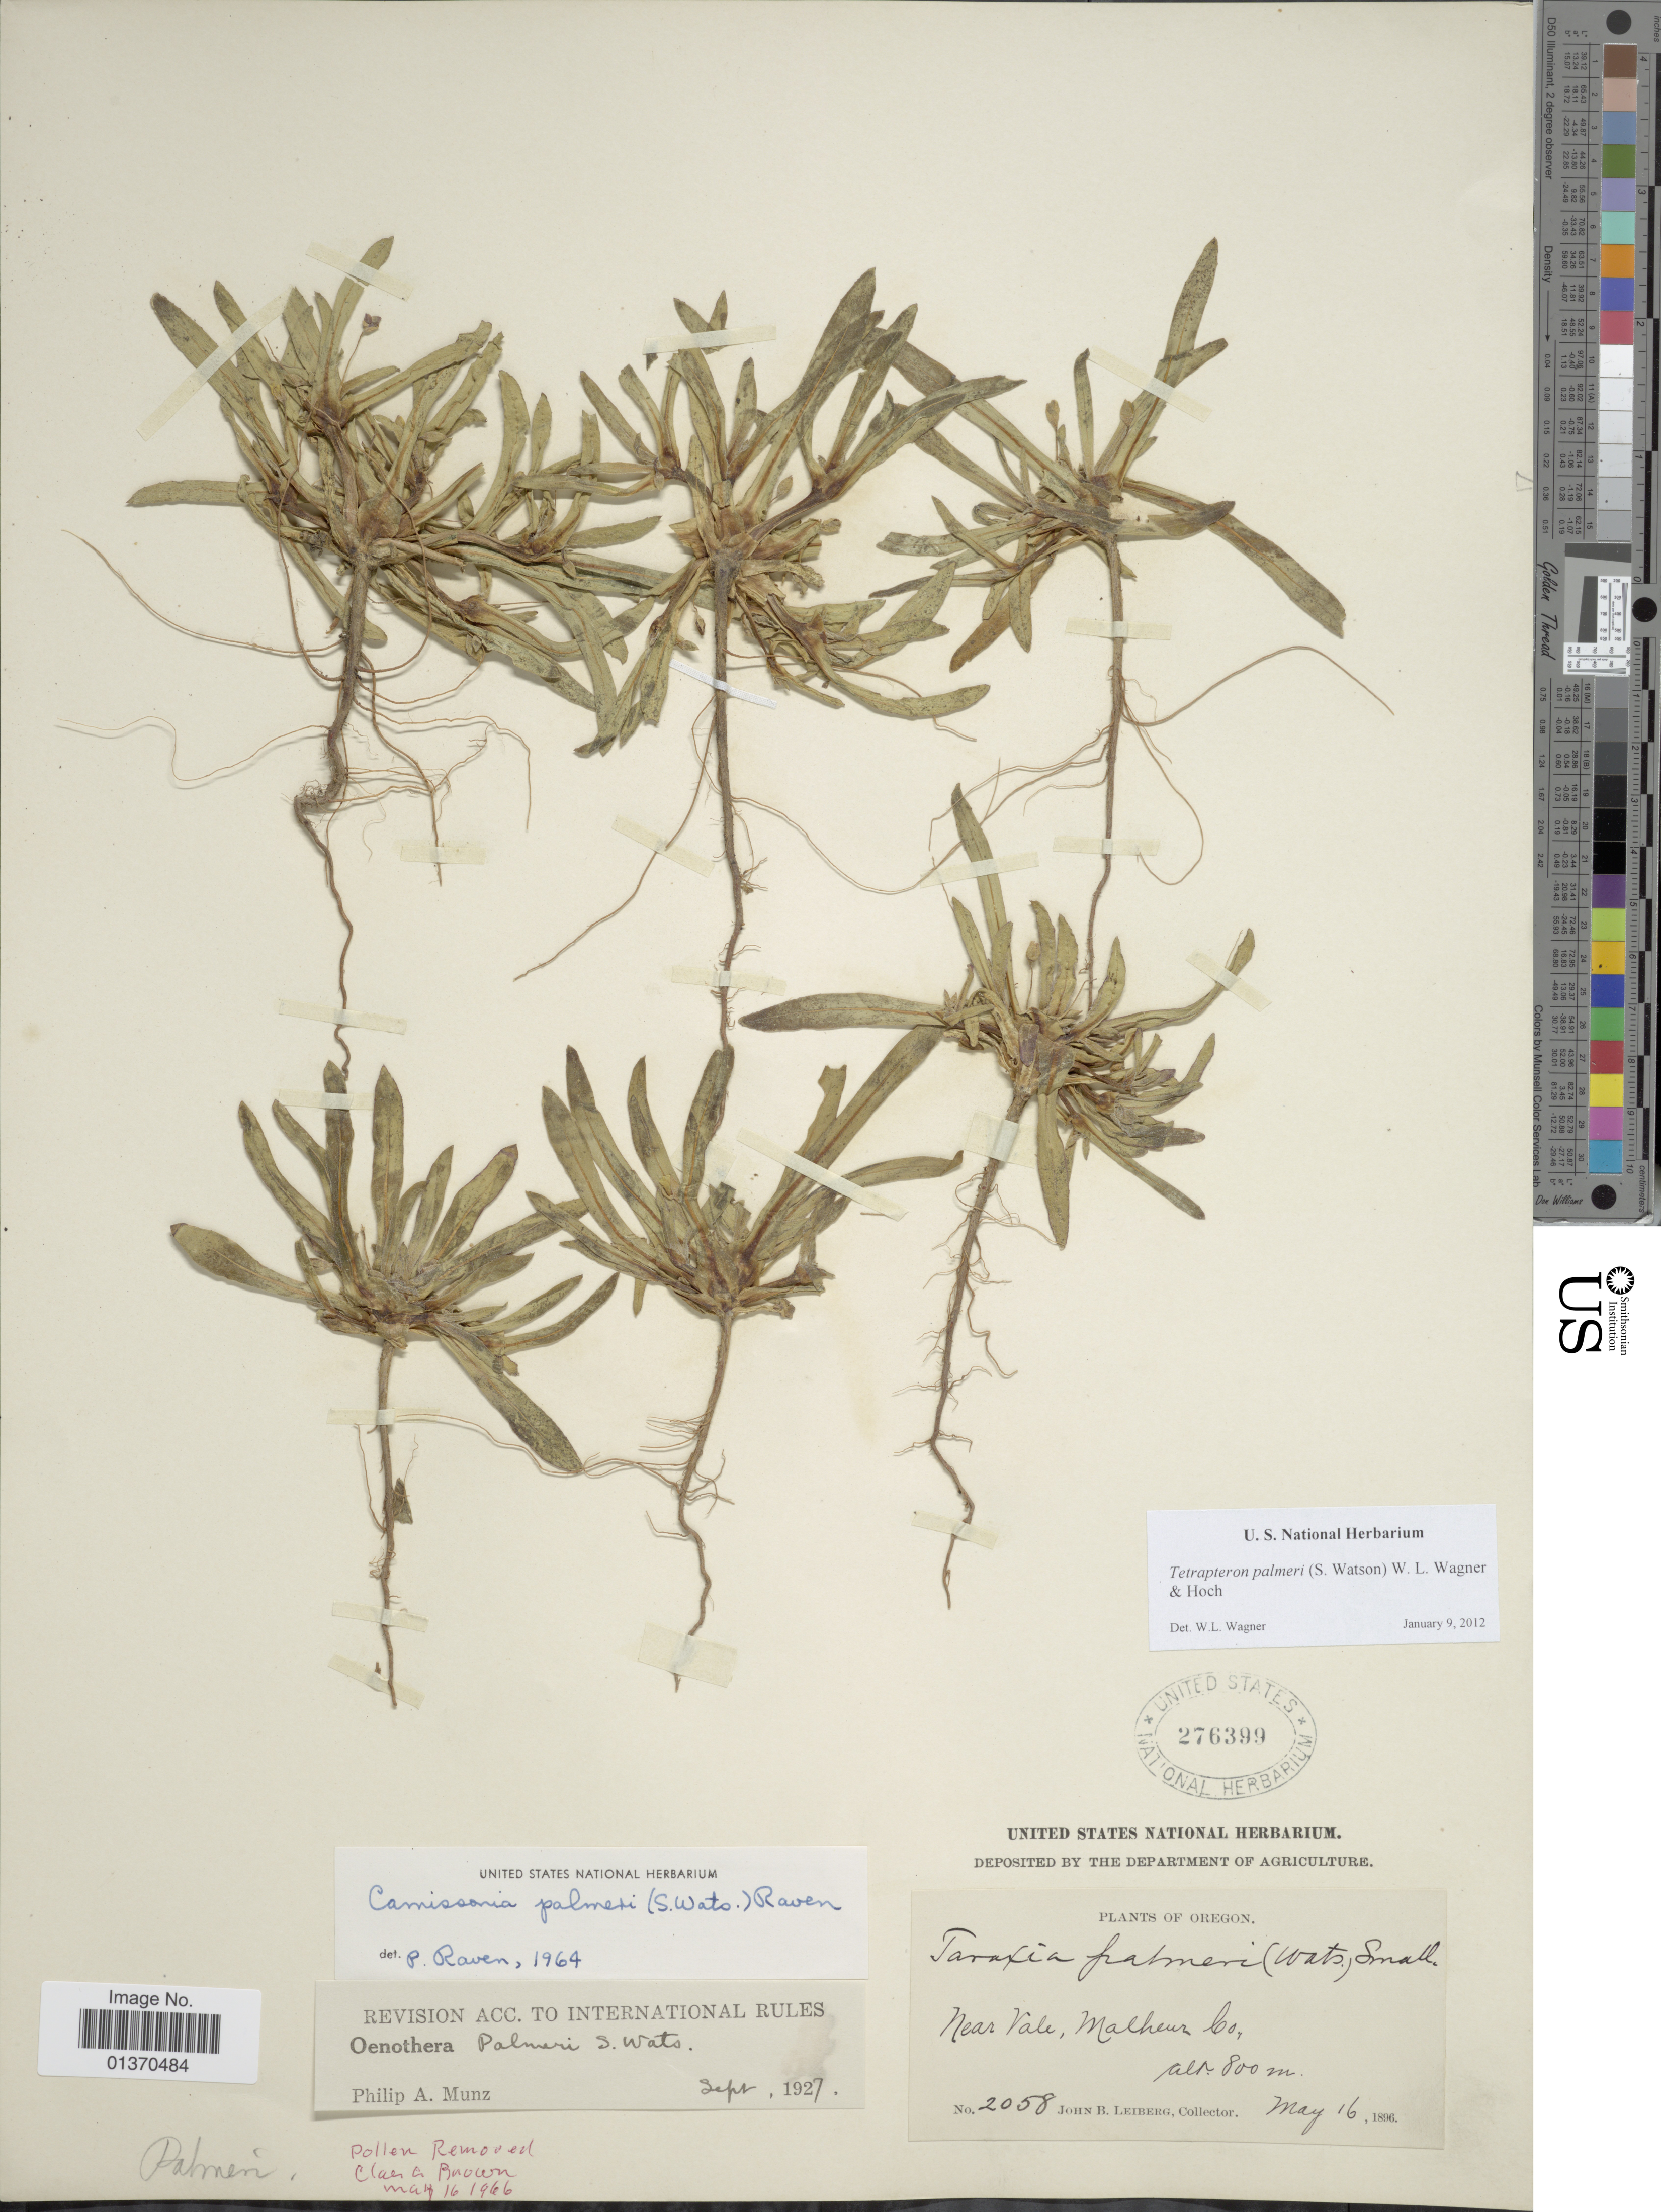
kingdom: Plantae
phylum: Tracheophyta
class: Magnoliopsida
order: Myrtales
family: Onagraceae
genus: Tetrapteron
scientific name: Tetrapteron palmeri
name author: (S. Watson) W.L. Wagner & Hoch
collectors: J. B. Leiberg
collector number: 2058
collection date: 1896-05-16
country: United States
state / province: Oregon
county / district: Malheur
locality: Near Vale, Malheur Co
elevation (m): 800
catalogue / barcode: US 276399